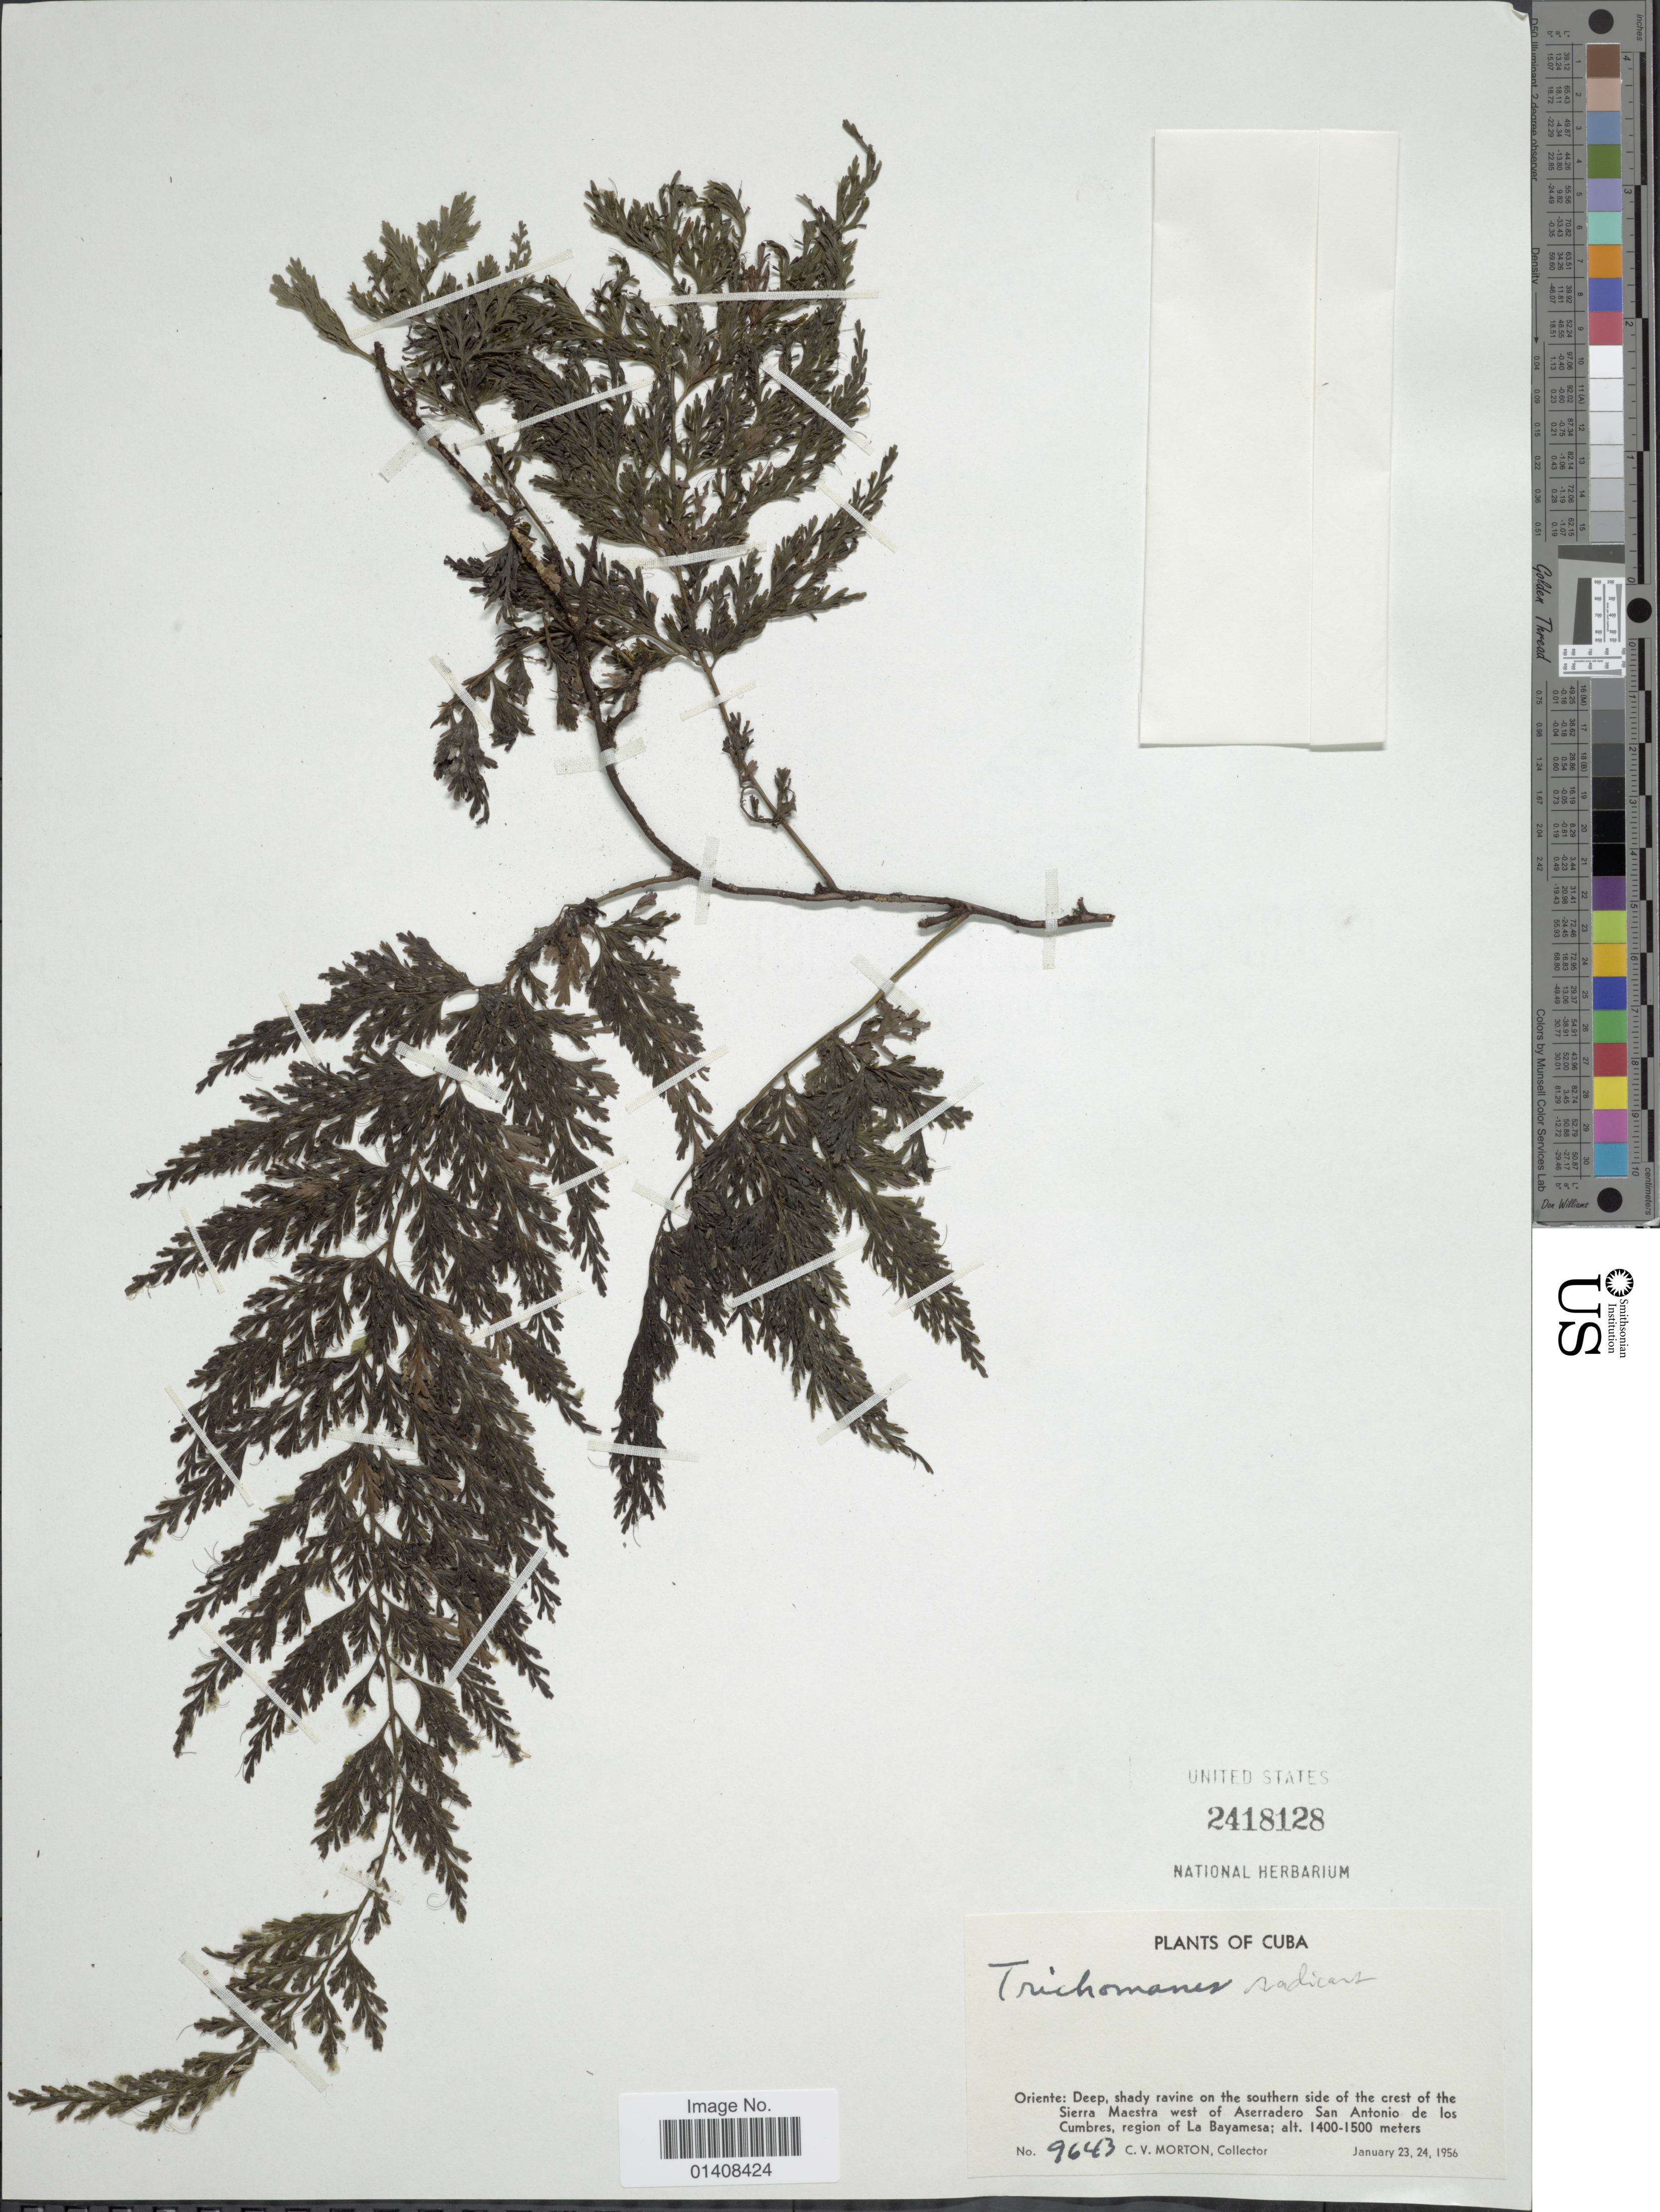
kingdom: Plantae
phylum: Tracheophyta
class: Polypodiopsida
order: Hymenophyllales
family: Hymenophyllaceae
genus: Trichomanes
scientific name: Trichomanes sp.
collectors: C. V. Morton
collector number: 9643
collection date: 1956-01-23/1956-01-24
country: Cuba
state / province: Oriente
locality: Crest of the Sierra Maestra west of Aserradero San Antonio de los Cumbres region of La Bayamesa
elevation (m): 1400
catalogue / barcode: US 2418128